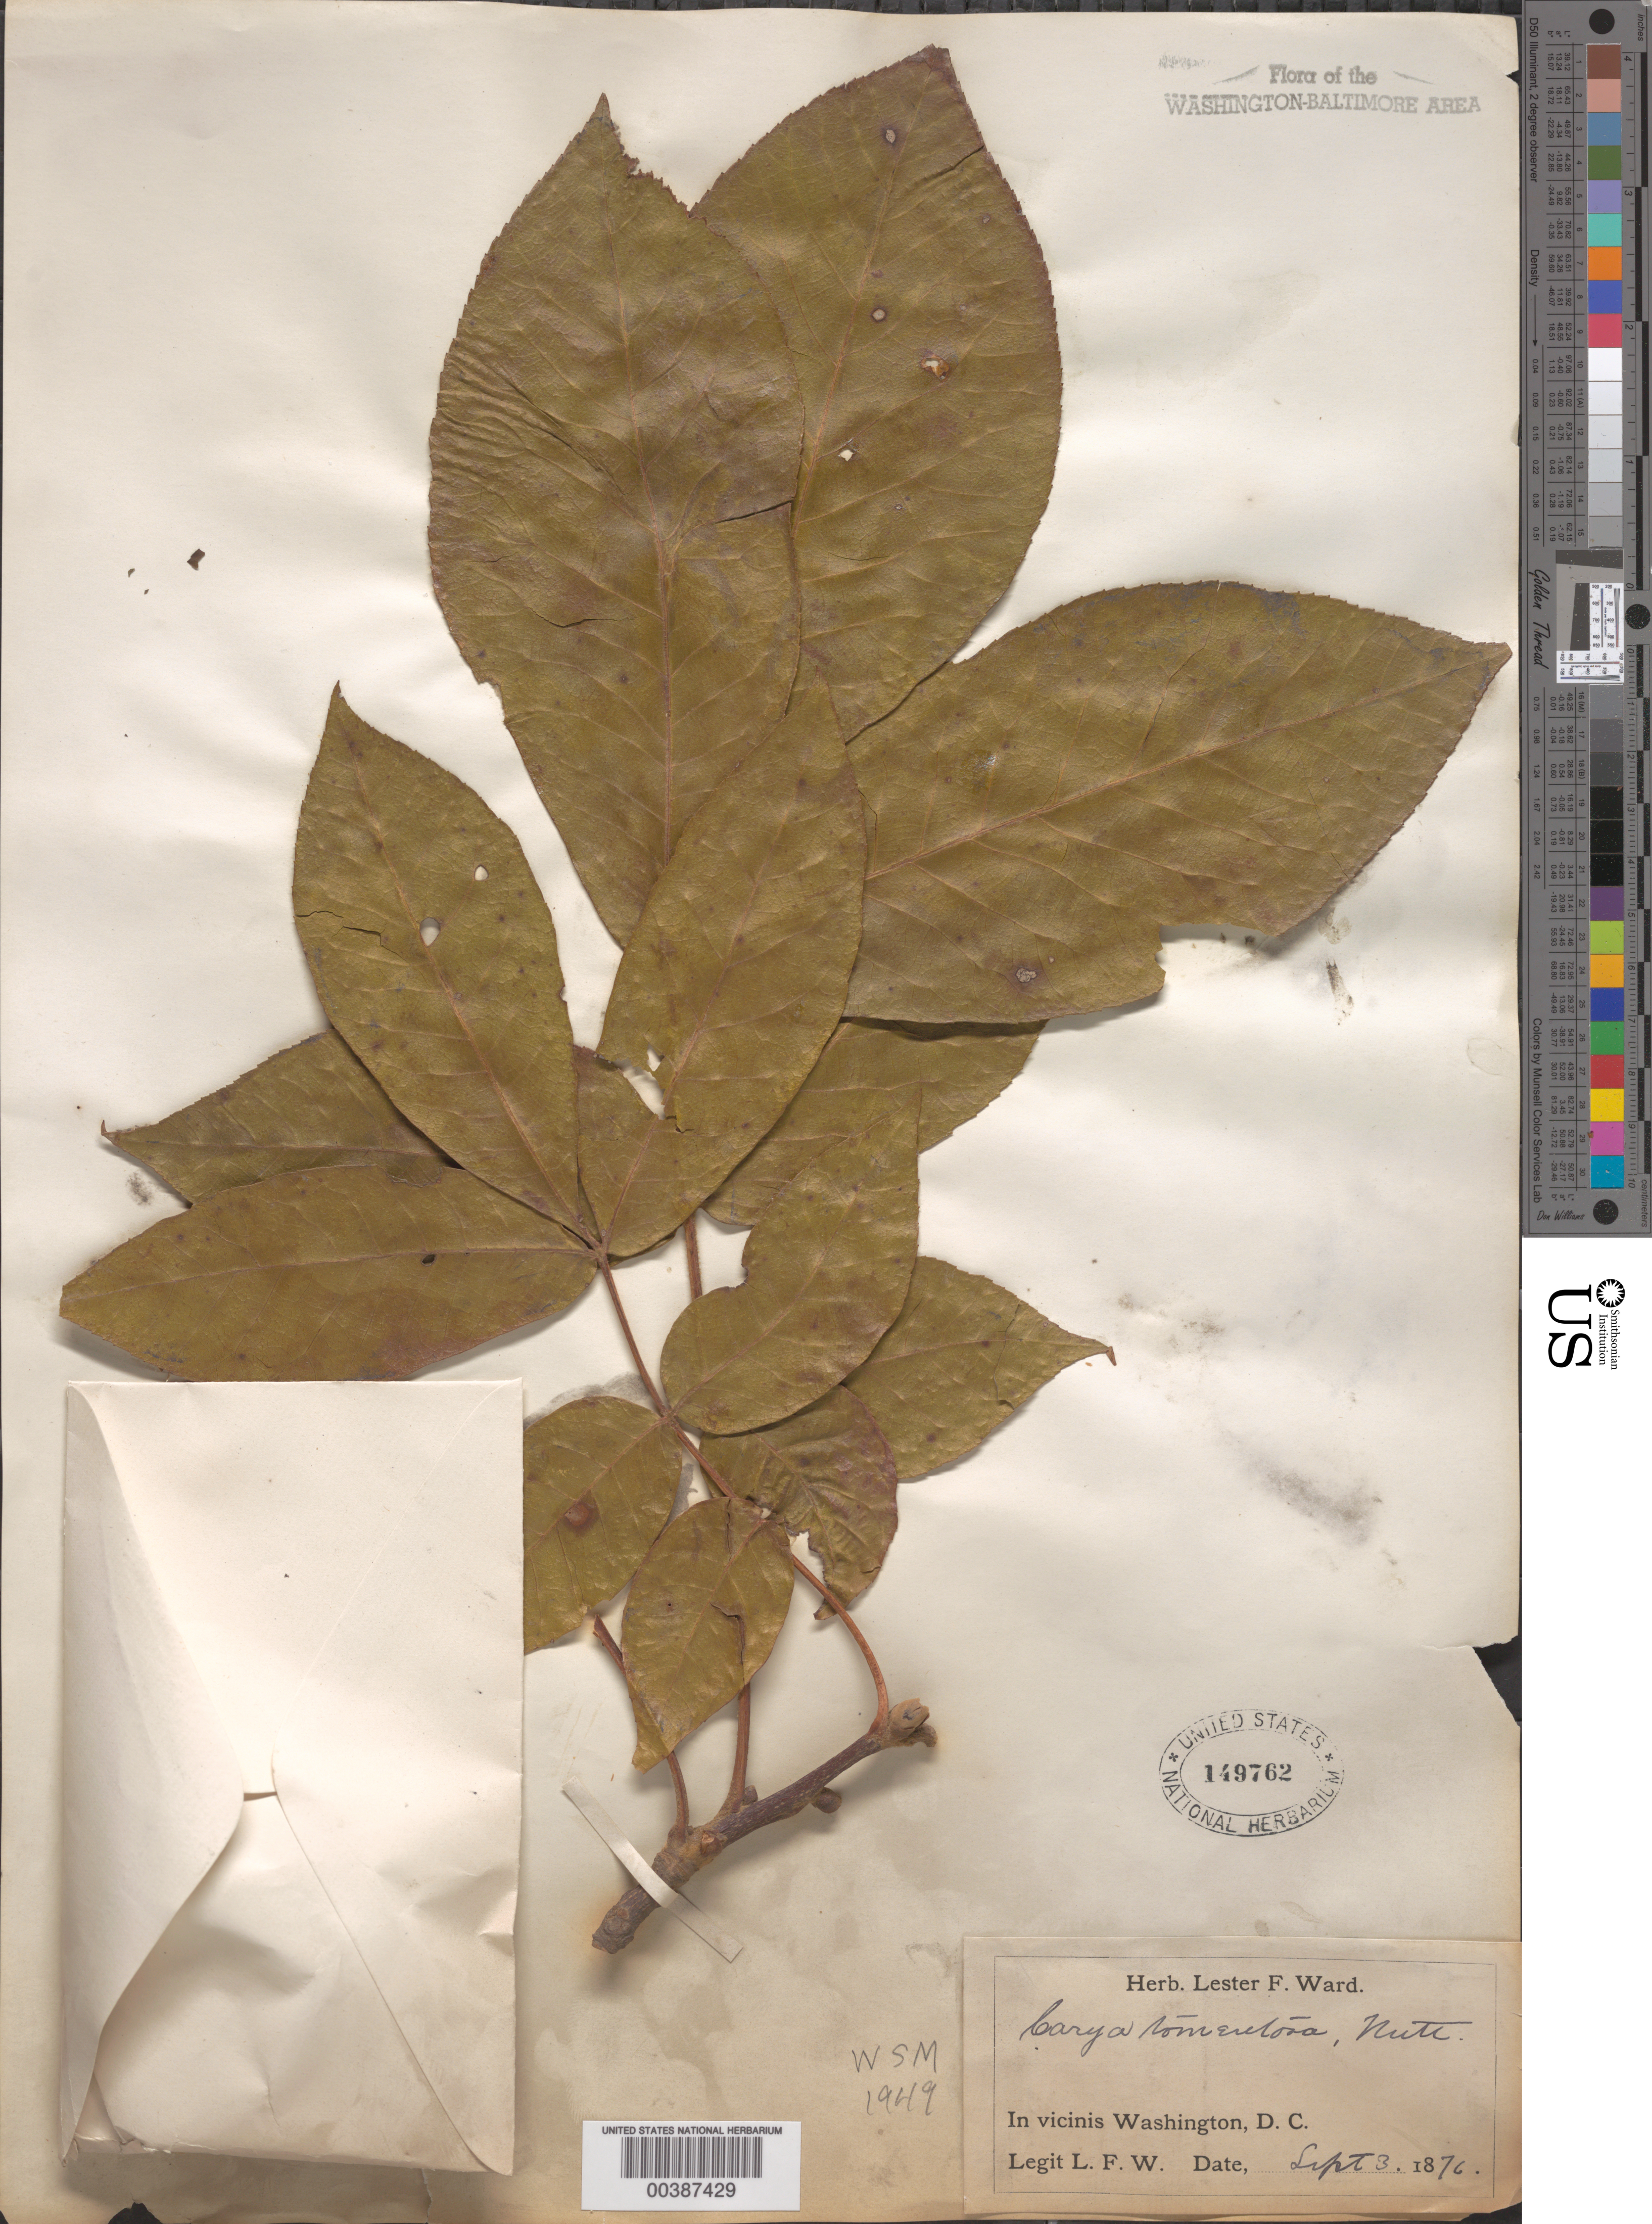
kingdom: Plantae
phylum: Tracheophyta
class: Magnoliopsida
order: Fagales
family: Juglandaceae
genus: Carya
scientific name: Carya tomentosa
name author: (Lam.) Nutt.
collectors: L. F. Ward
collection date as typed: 03 Sep 1876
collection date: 1876-09-03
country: United States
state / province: District of Columbia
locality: Washington DC area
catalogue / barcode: US 149762